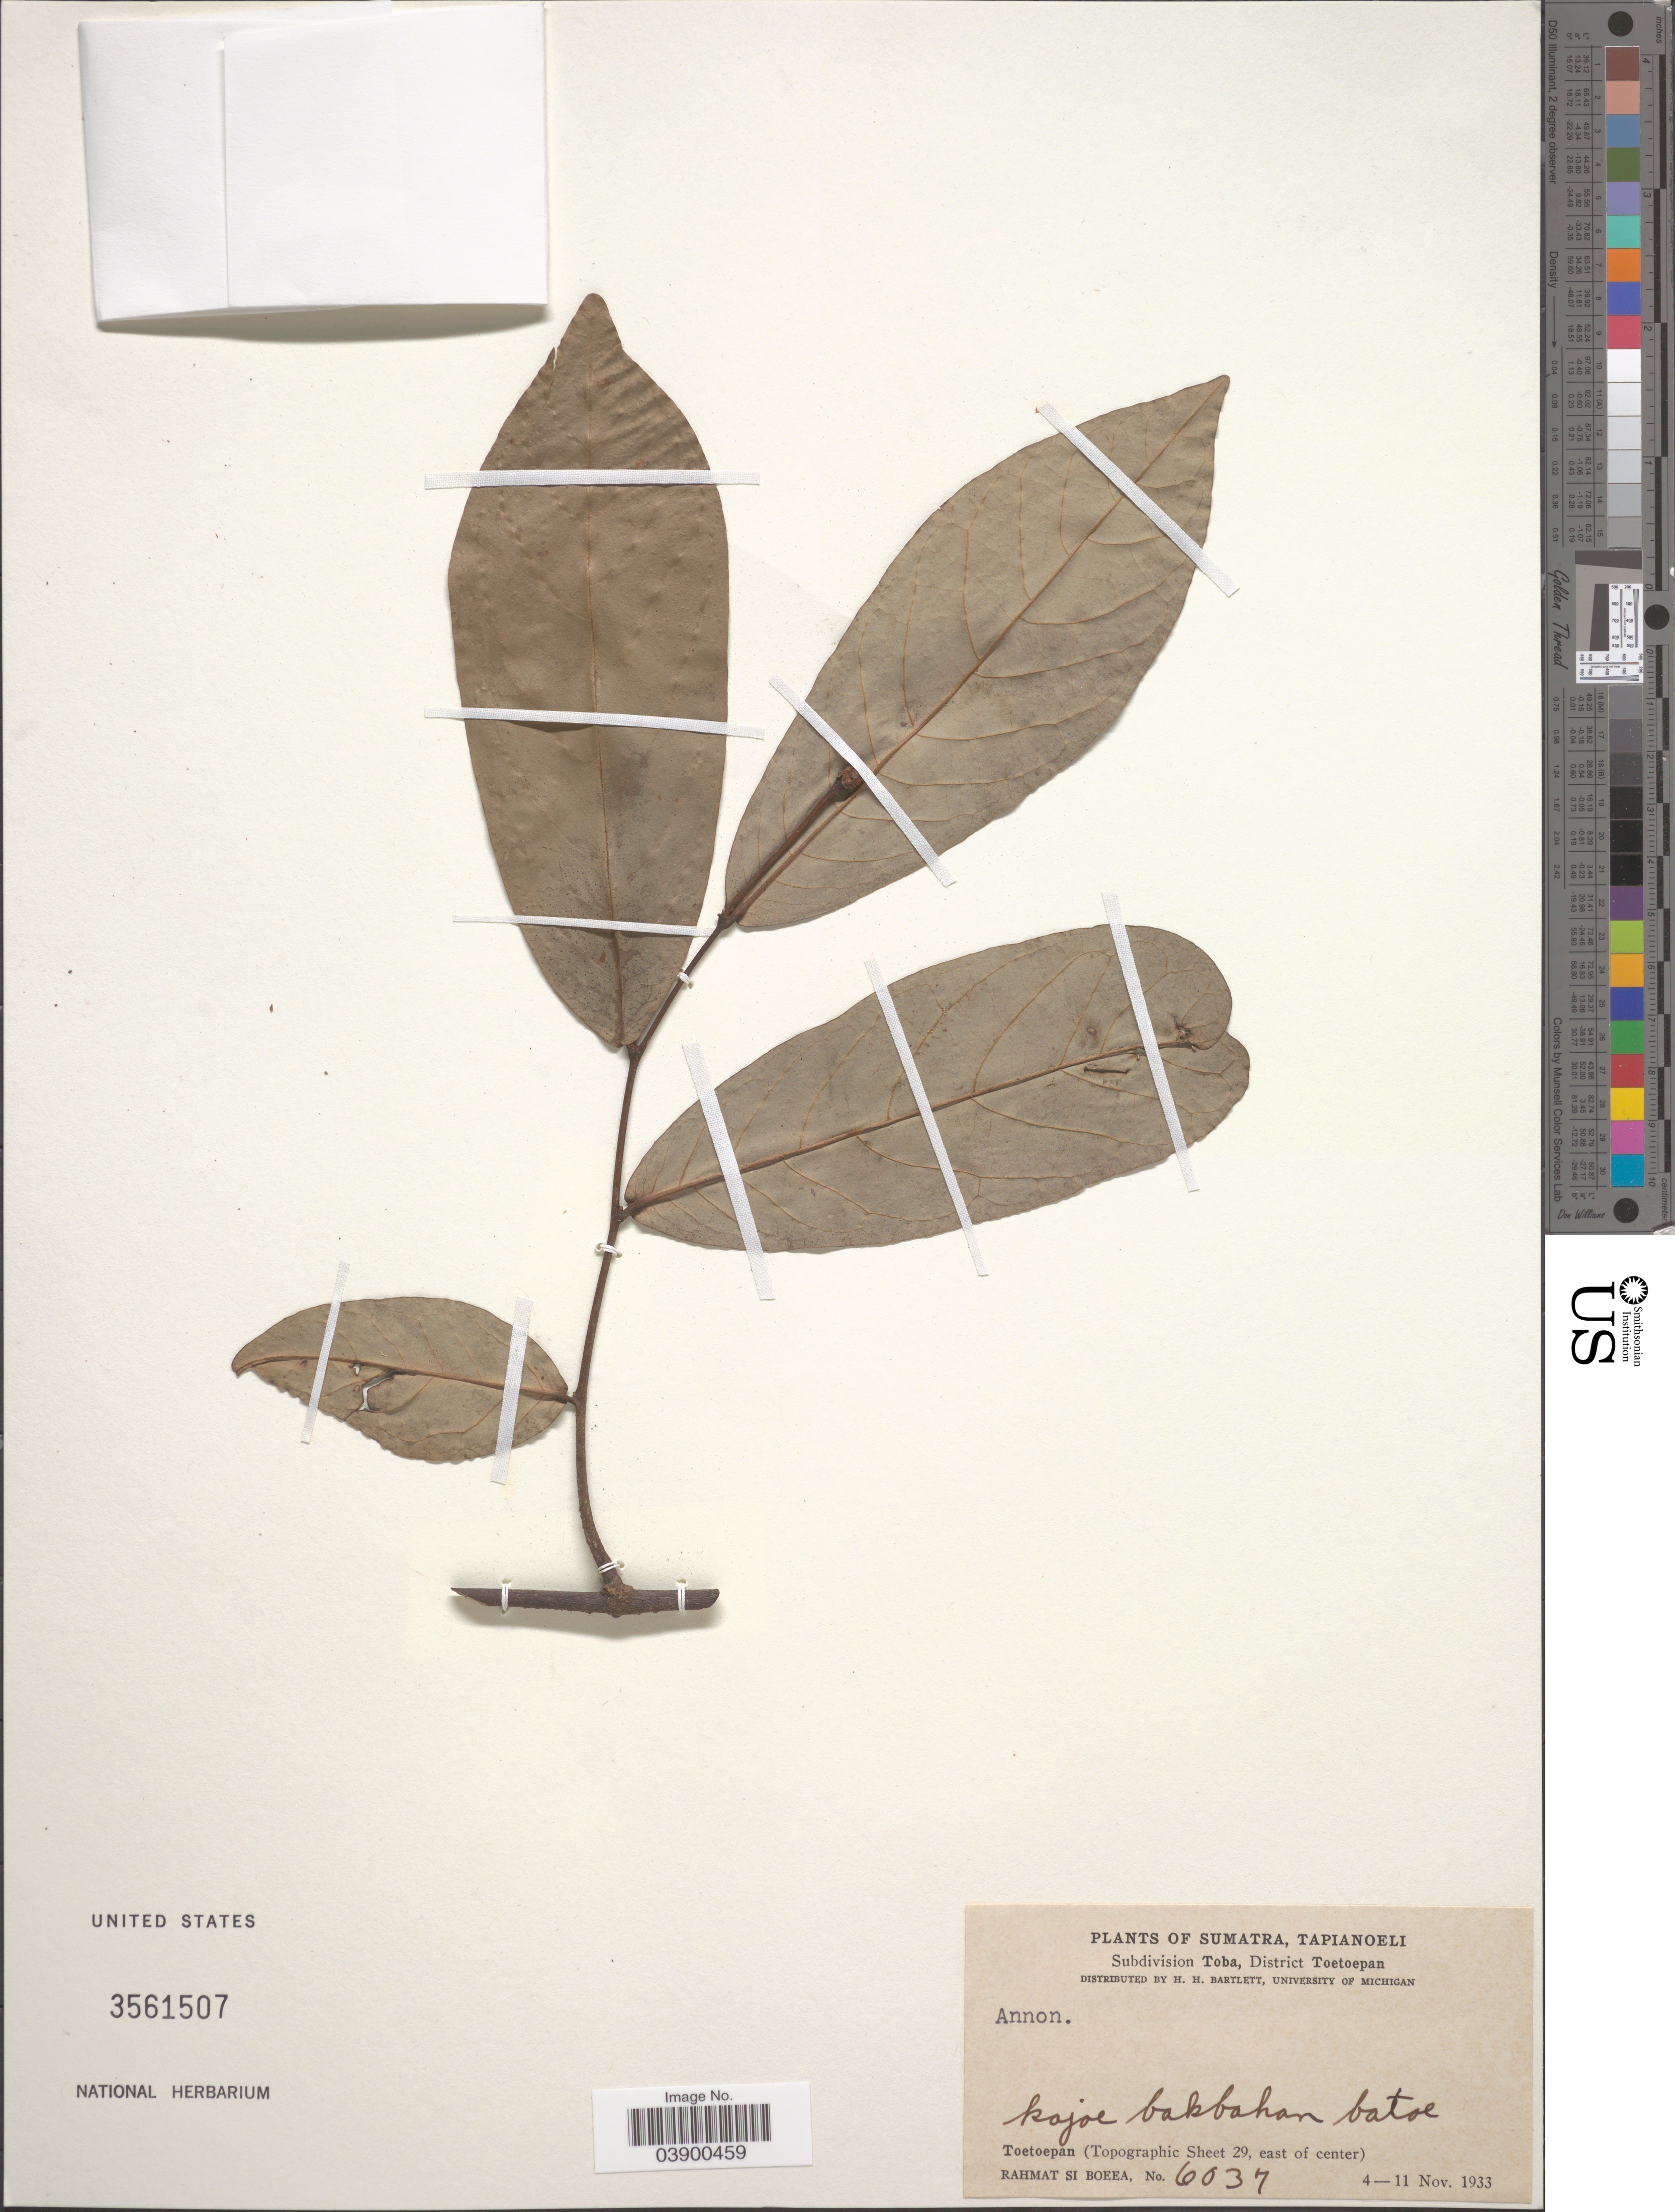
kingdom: Plantae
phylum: Tracheophyta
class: Magnoliopsida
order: Magnoliales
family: Annonaceae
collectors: Rahmat Si Boeea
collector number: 6037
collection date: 1933-11-04/1933-11-11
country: Indonesia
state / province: Sumatra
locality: Tapianoeli. Subdivision Toba, District Toetoepan. Kojoe bakbahan batoe. Toetoepan (Topographic Sheet 29, east of center).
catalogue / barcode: US 3561507